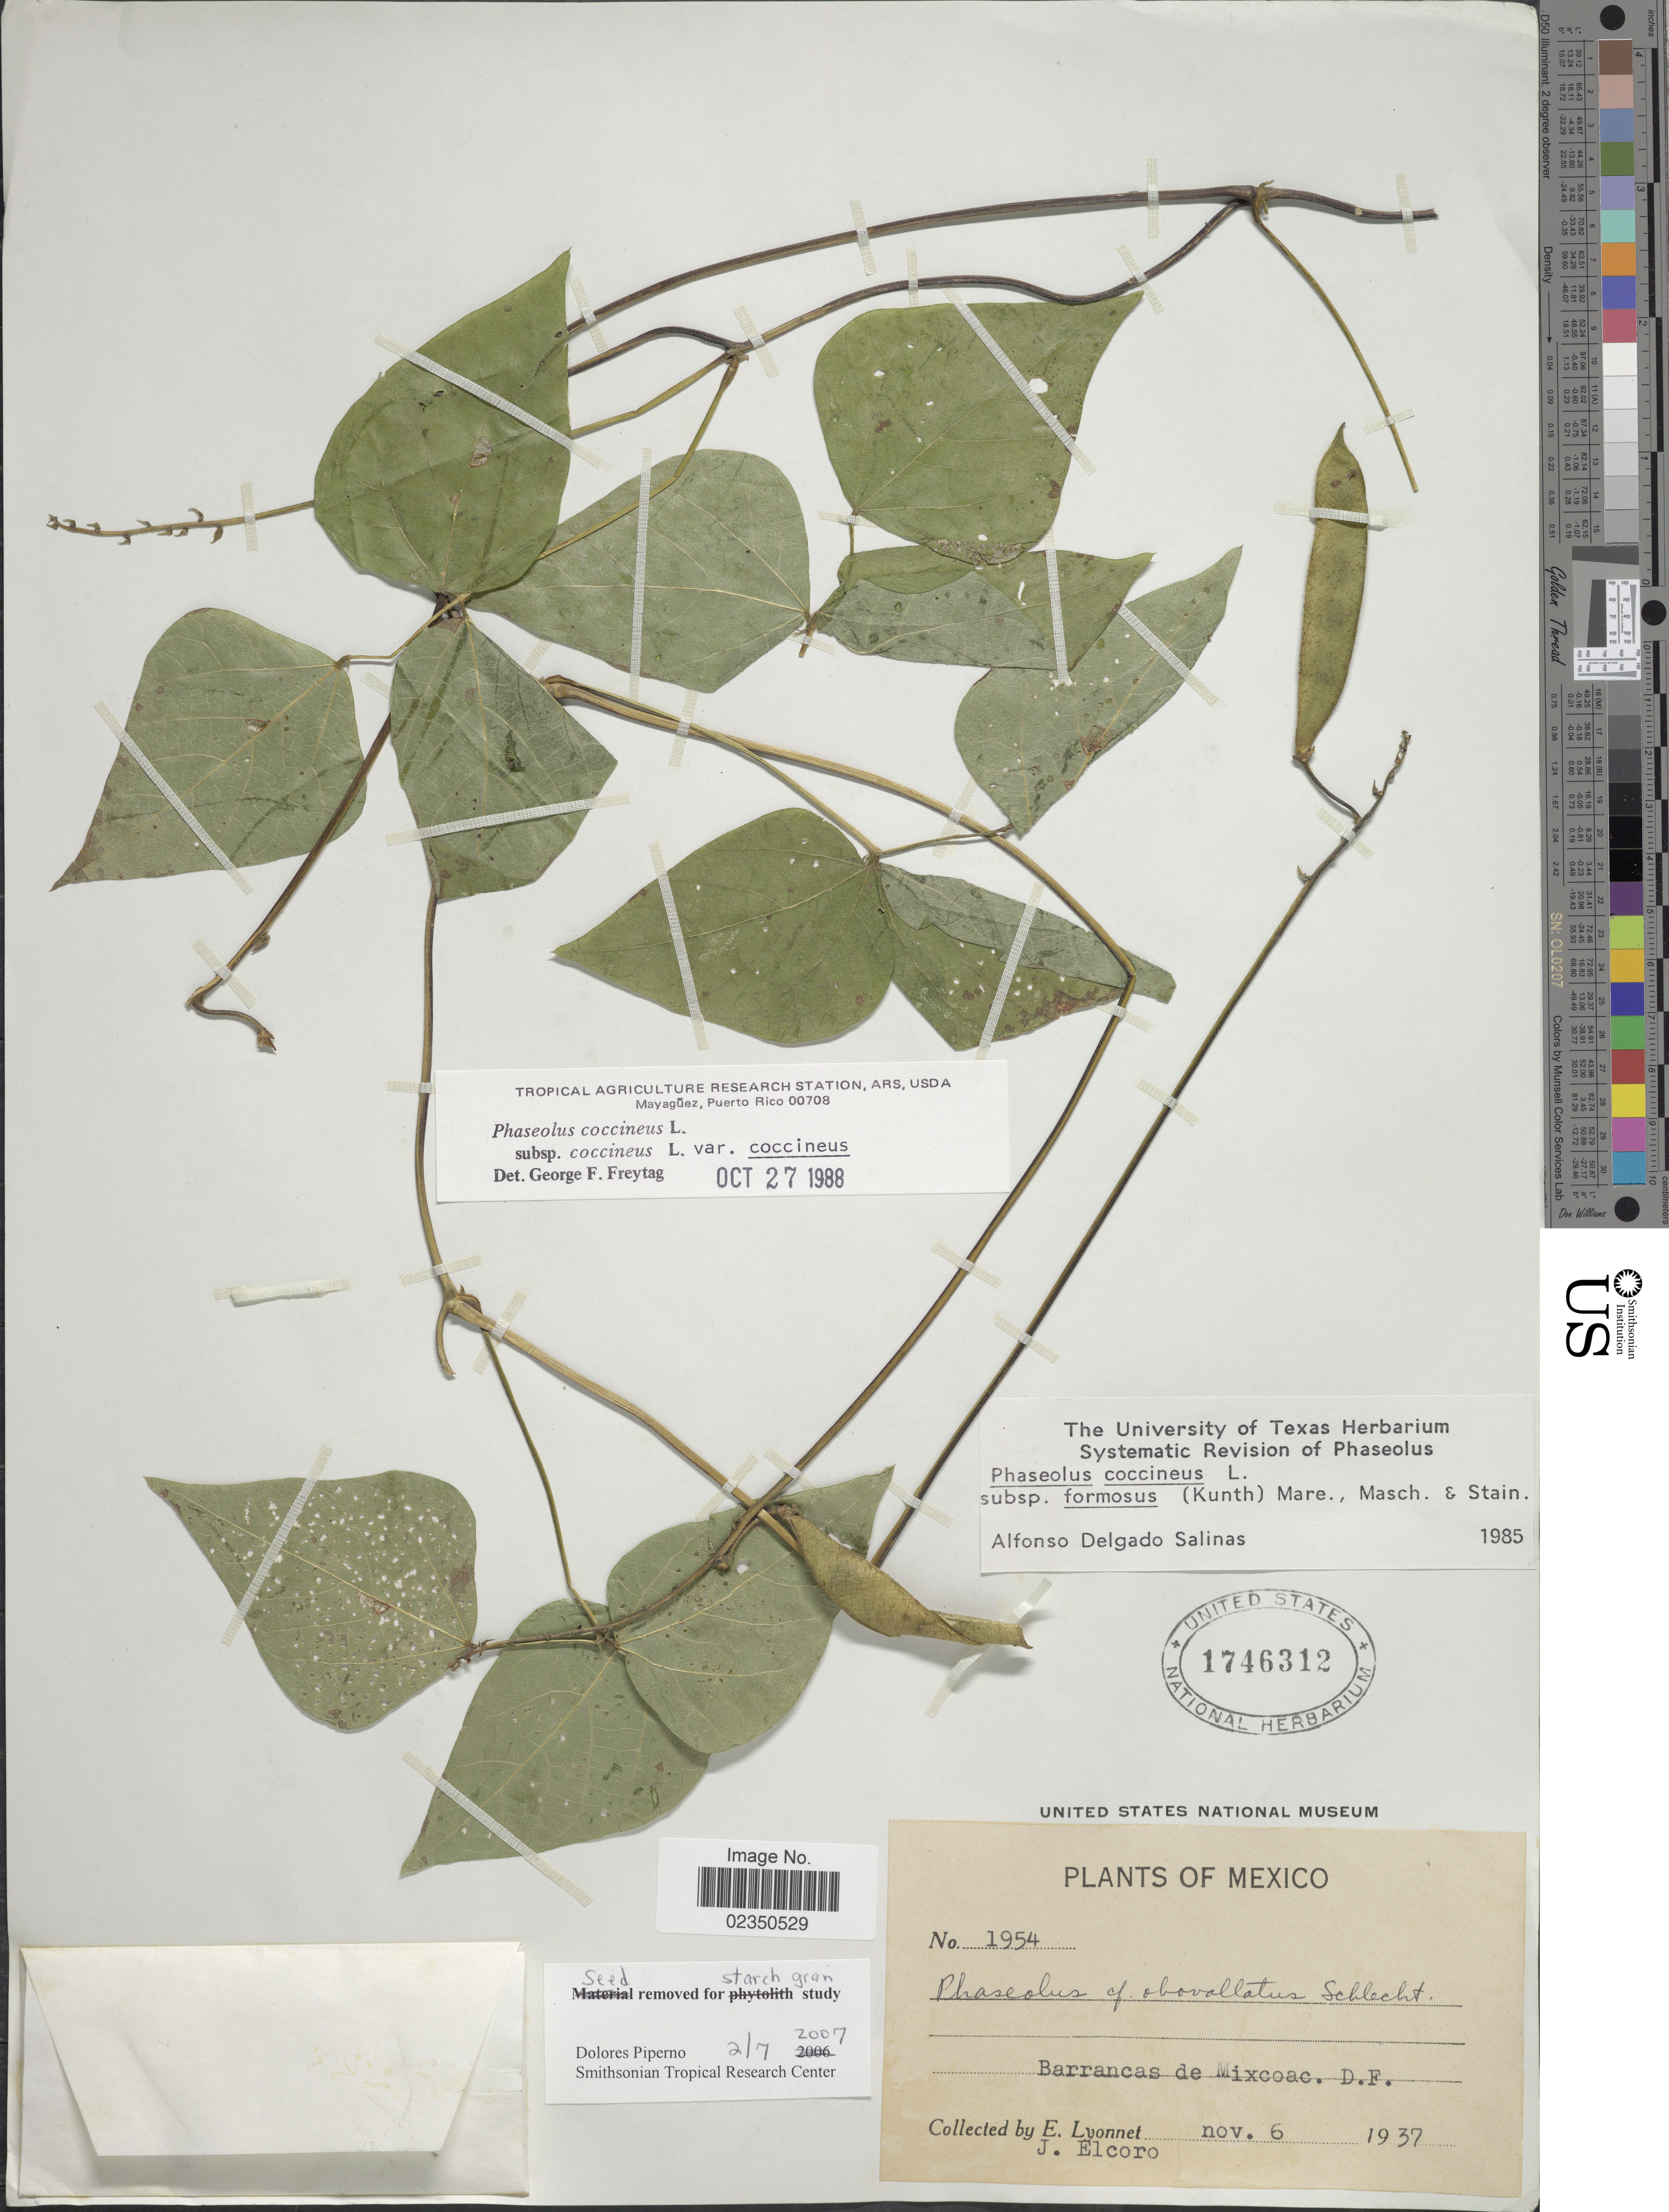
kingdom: Plantae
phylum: Tracheophyta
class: Magnoliopsida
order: Fabales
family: Fabaceae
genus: Phaseolus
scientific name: Phaseolus coccineus var. coccineus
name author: L.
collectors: E. Lyonnet & J. Elcoro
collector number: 1954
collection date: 1937-11-06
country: Mexico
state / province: Distrito Federal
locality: Barrancas de Mixcoac.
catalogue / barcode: US 1746312